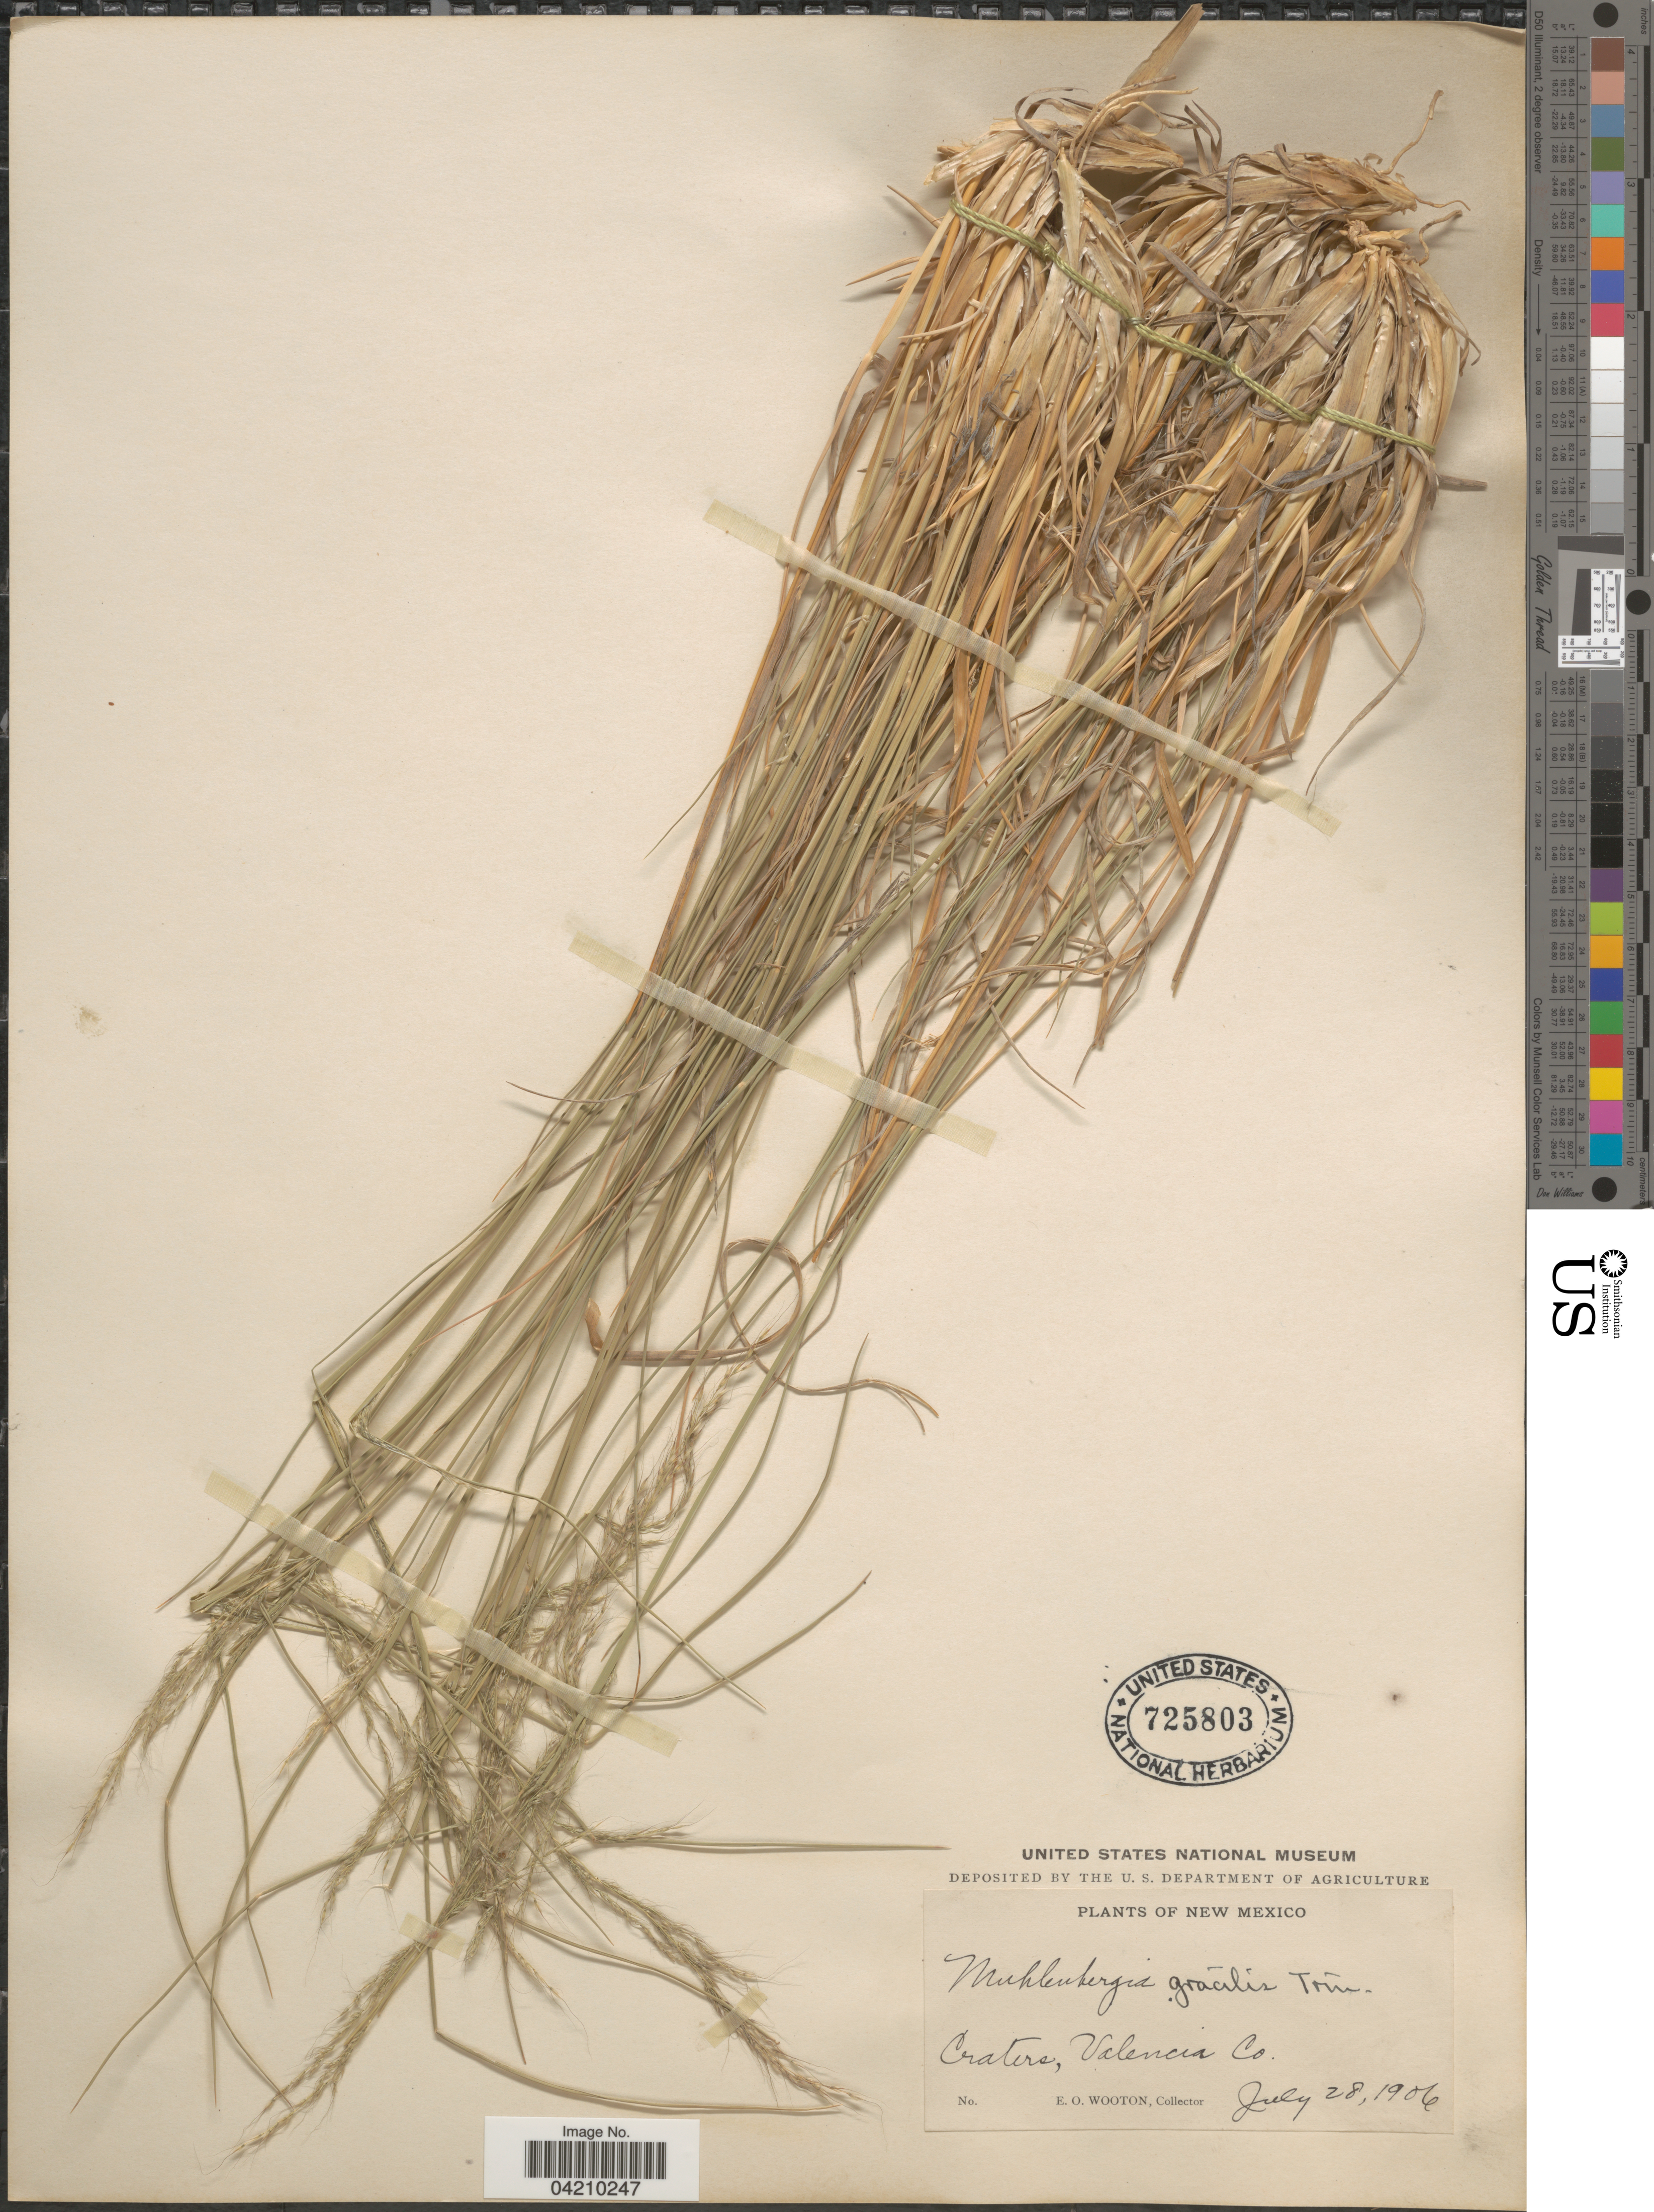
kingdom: Plantae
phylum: Tracheophyta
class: Liliopsida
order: Poales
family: Poaceae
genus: Muhlenbergia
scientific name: Muhlenbergia montana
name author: (Nutt.) Hitchc.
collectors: E. O. Wooton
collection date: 1906-07-28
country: United States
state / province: New Mexico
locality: Craters, Valencia Co.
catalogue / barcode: US 725803